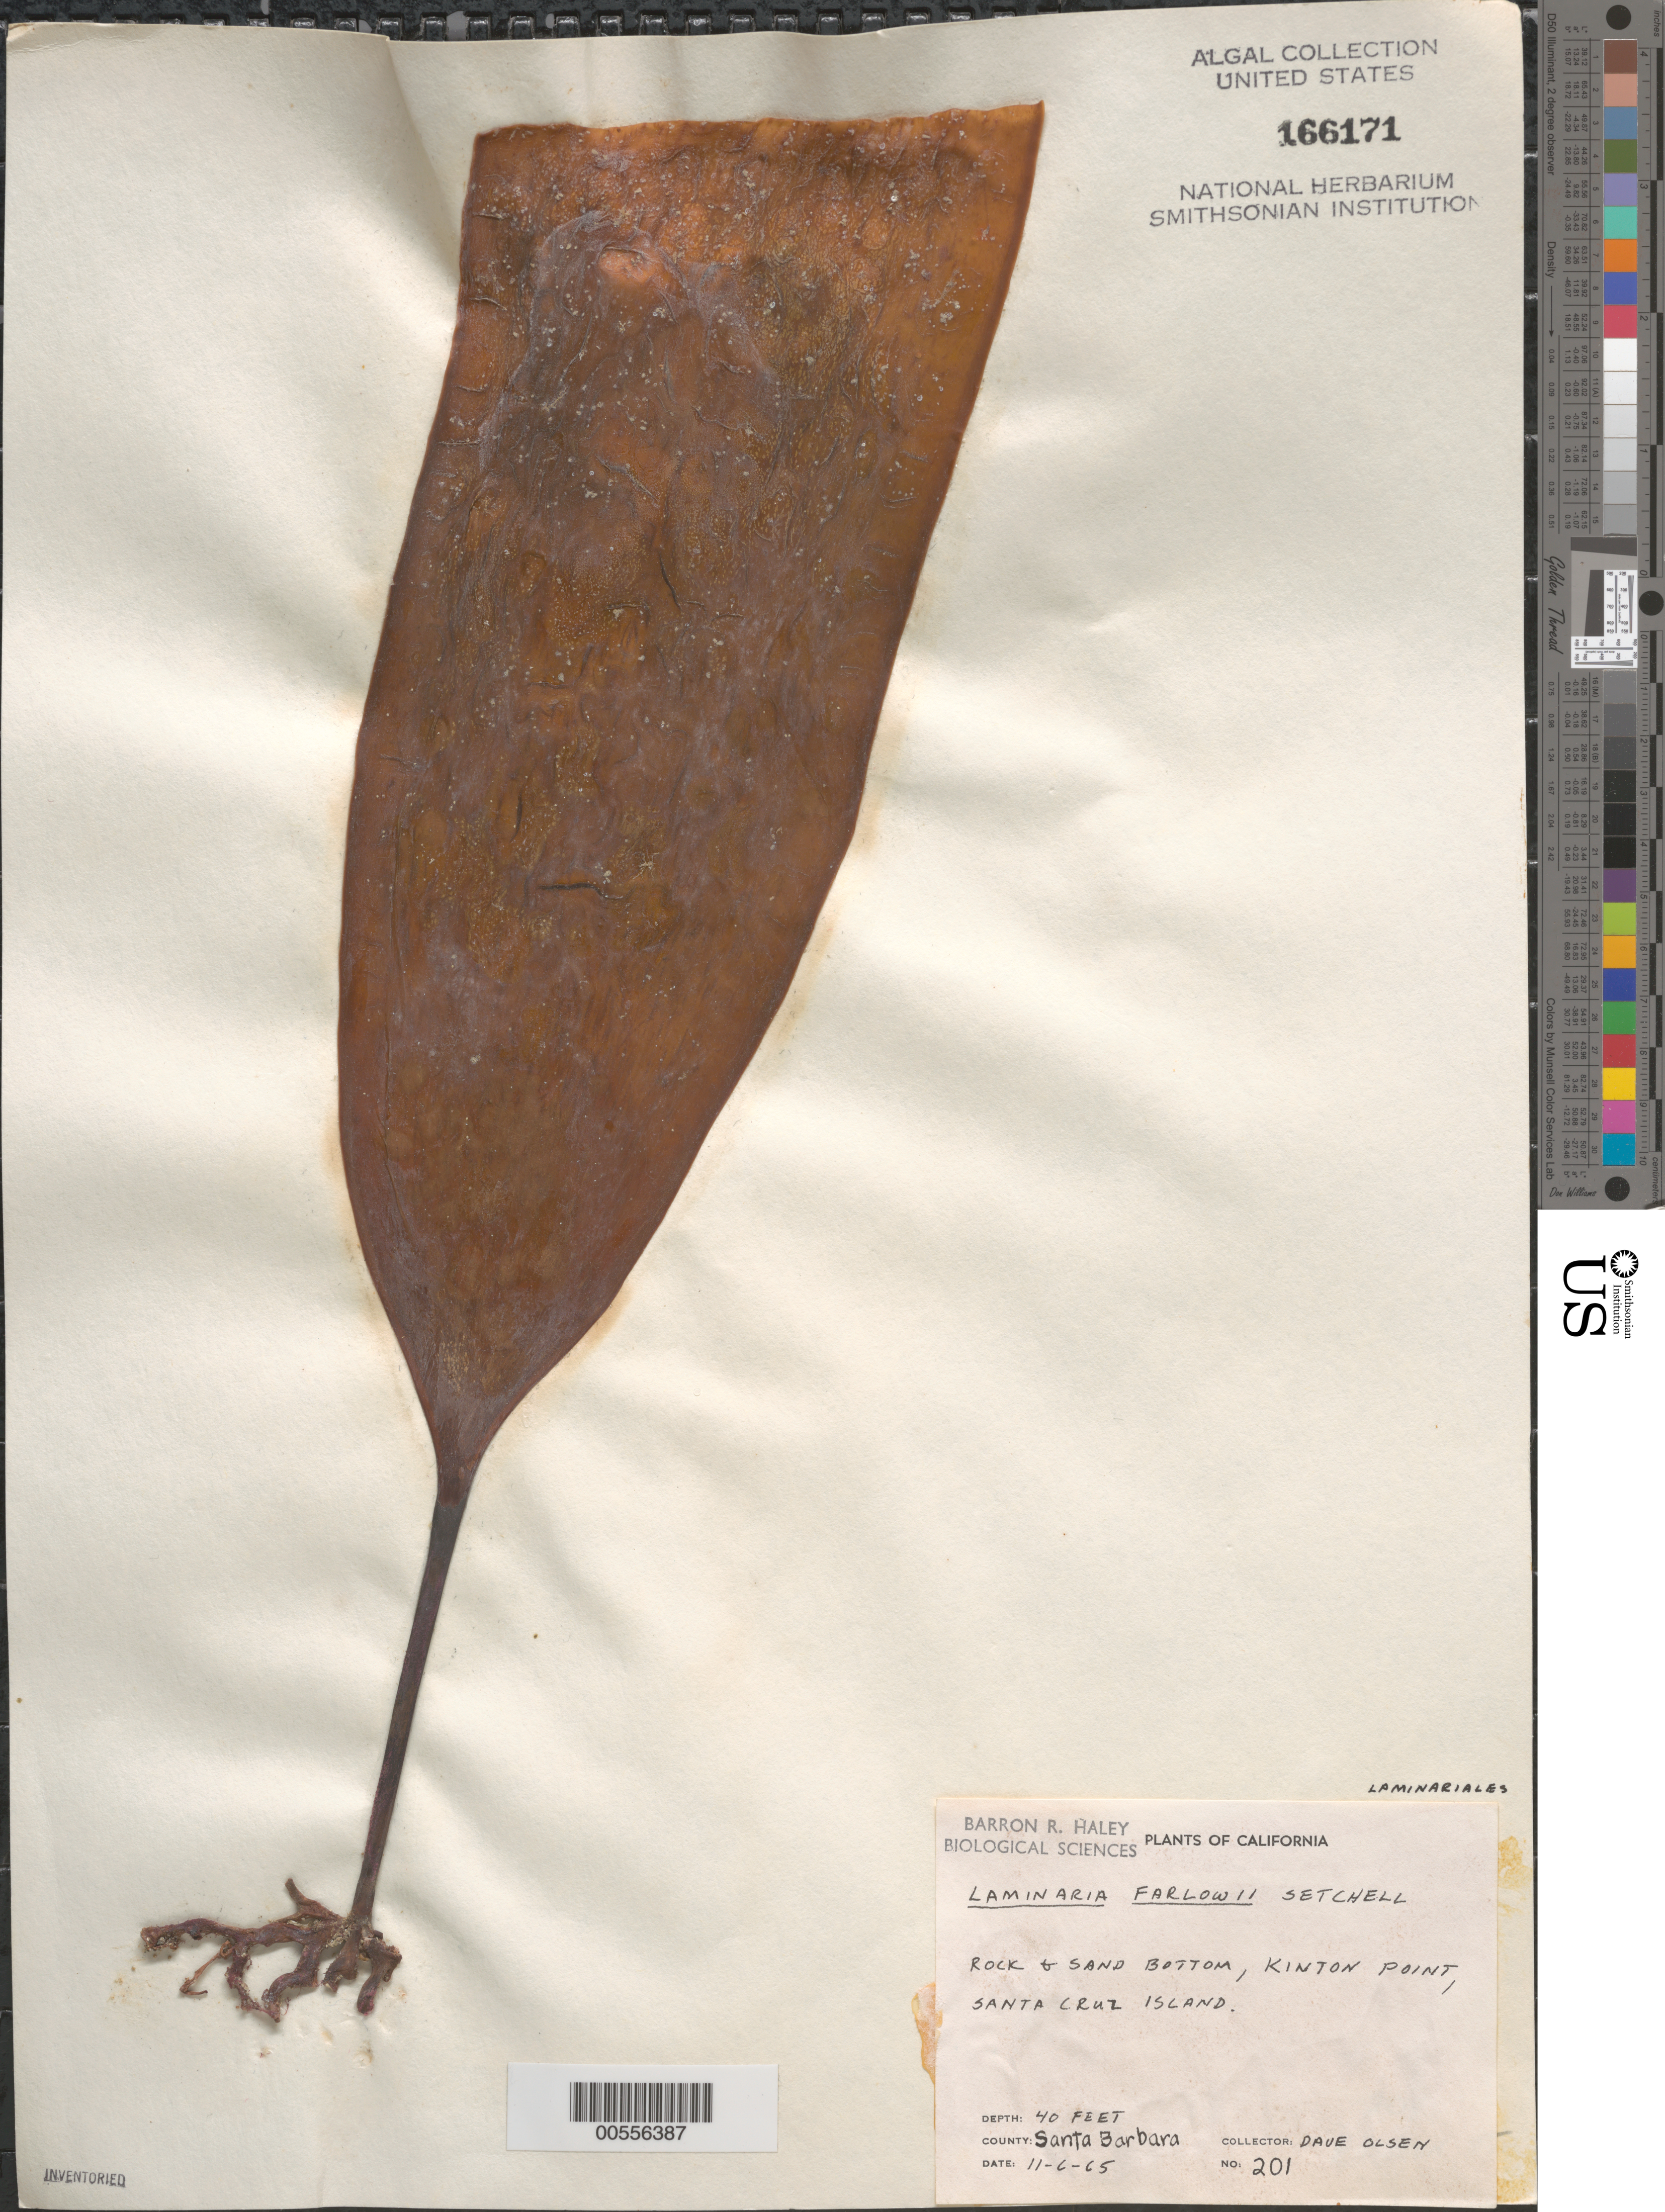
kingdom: Chromista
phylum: Ochrophyta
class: Phaeophyceae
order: Laminariales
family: Laminariaceae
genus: Laminaria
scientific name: Laminaria farlowii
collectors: D. Olsen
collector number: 201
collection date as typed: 06 Nov 1965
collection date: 1965-11-06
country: United States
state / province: California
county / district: Santa Barbara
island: Santa Cruz Island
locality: Kinton Point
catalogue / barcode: US 166171